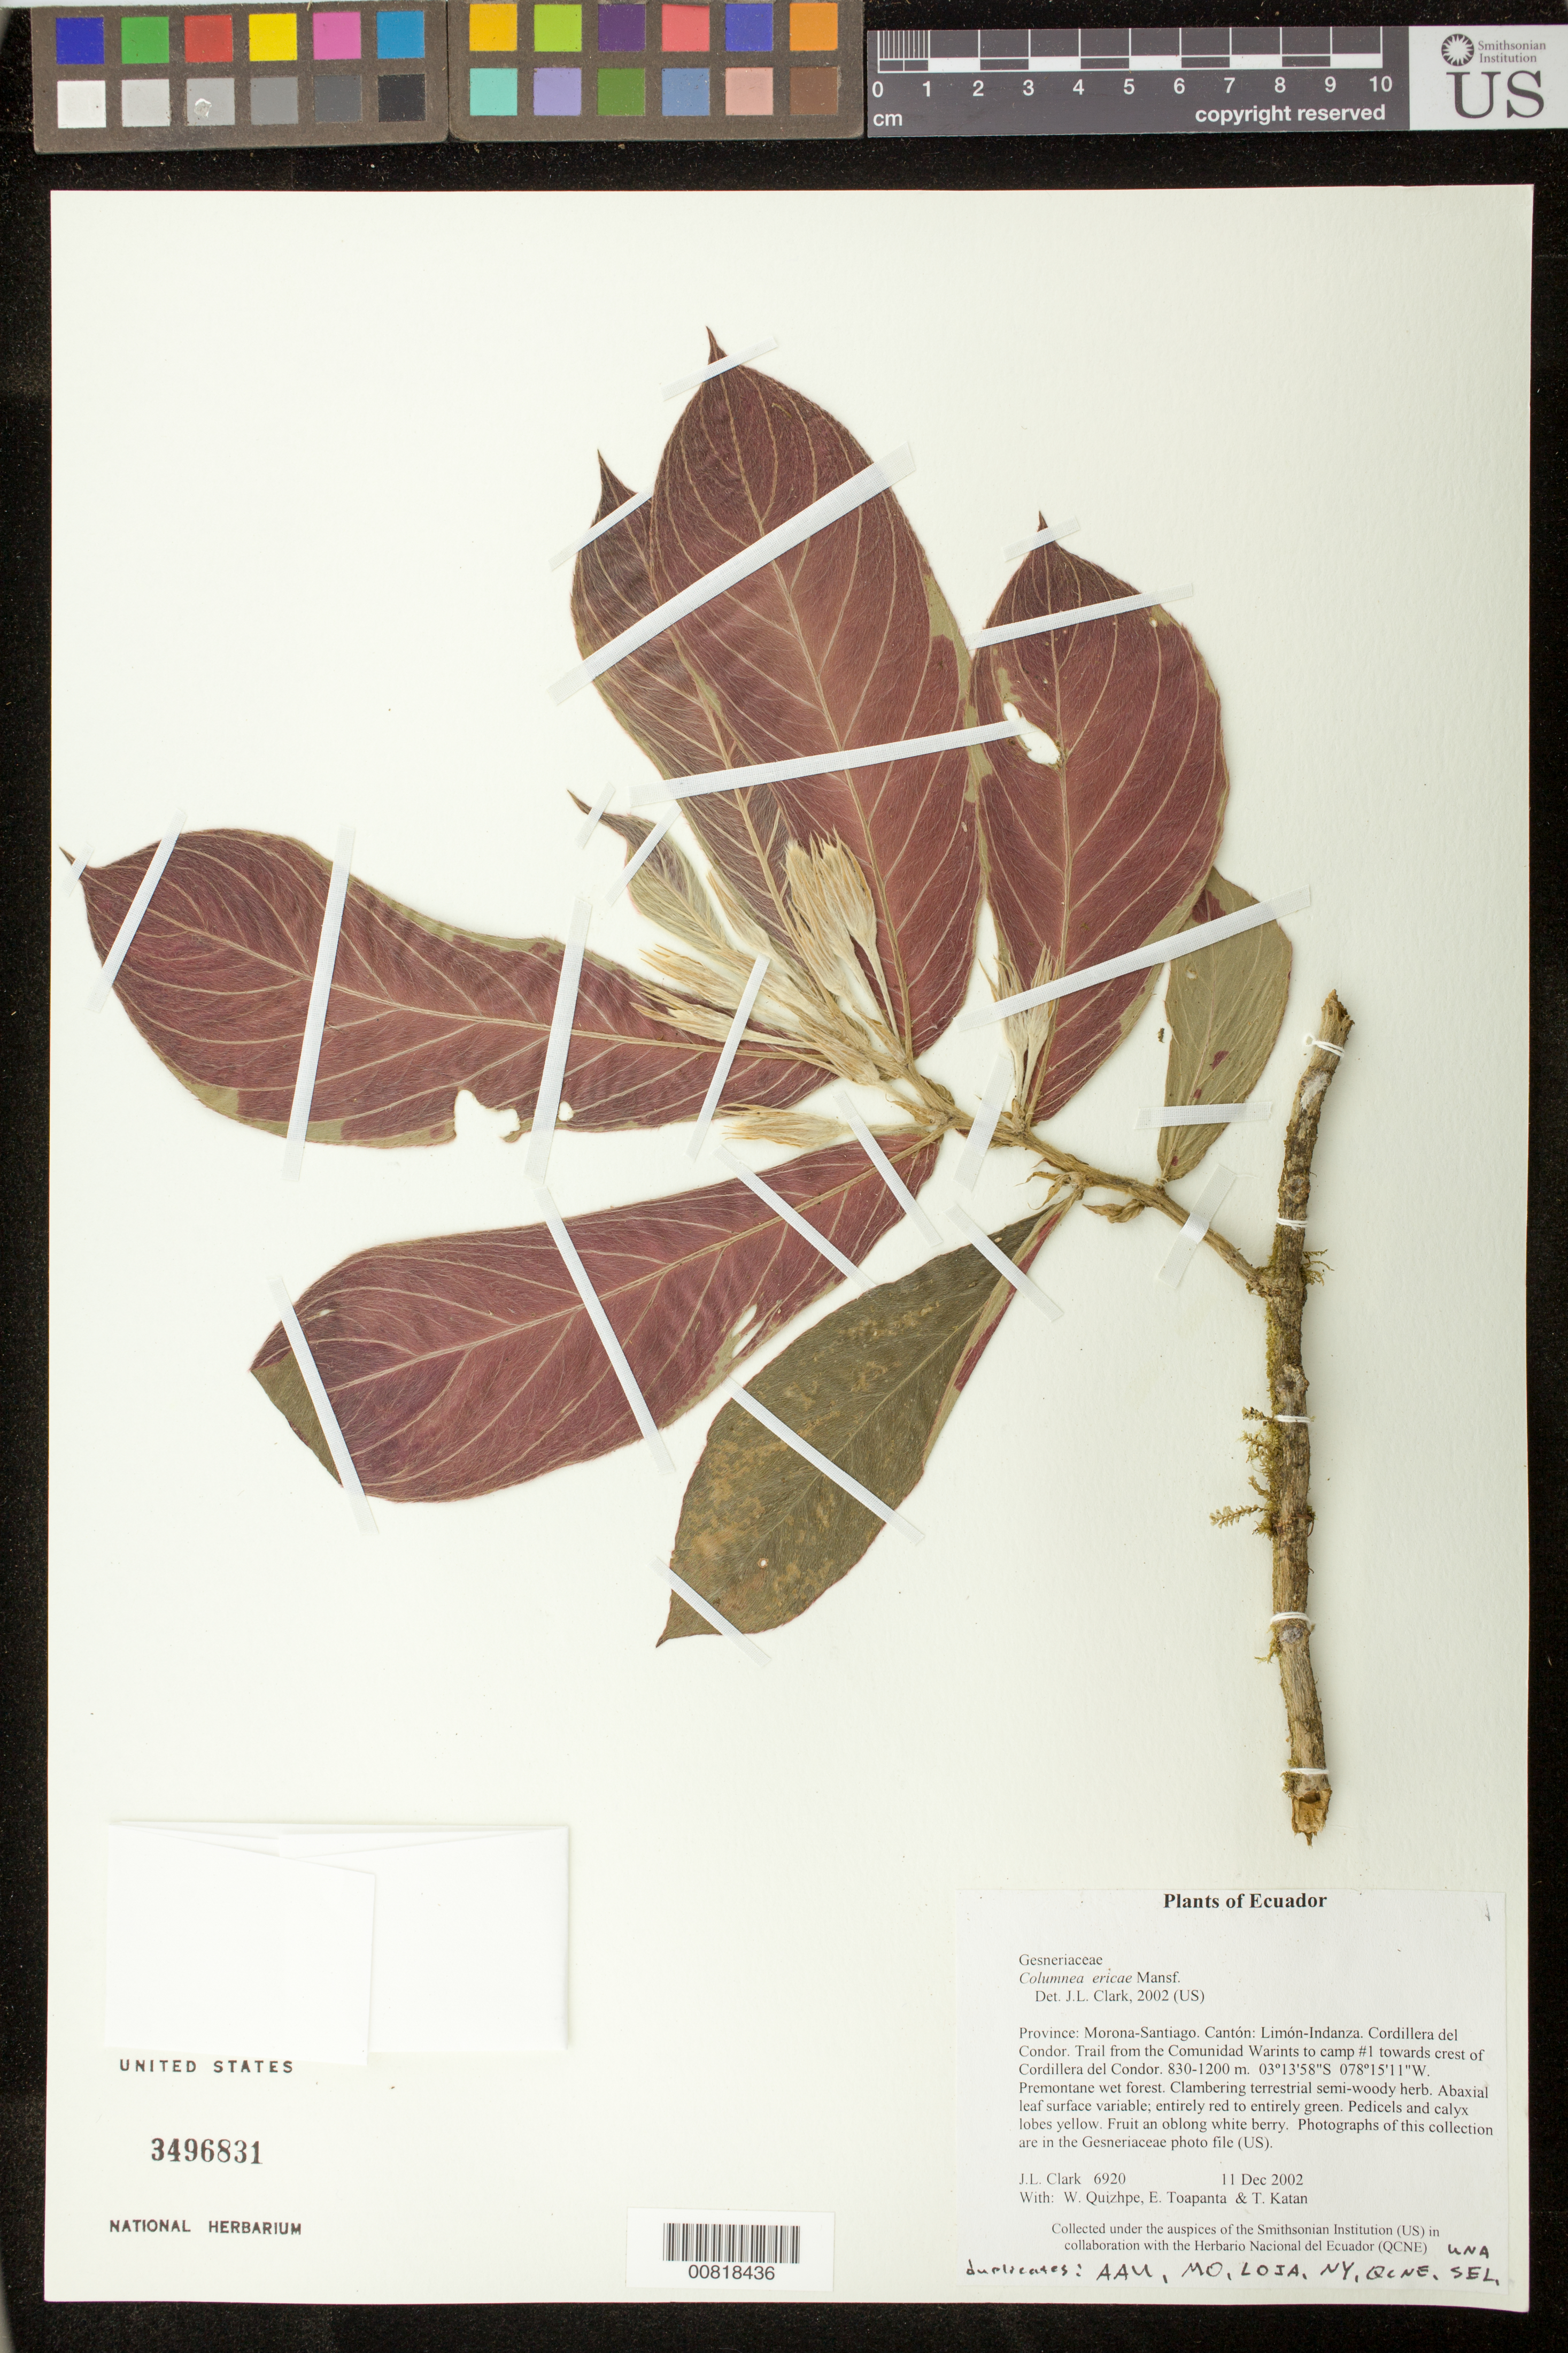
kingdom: Plantae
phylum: Tracheophyta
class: Magnoliopsida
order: Lamiales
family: Gesneriaceae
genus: Columnea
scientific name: Columnea ericae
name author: Mansf.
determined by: Clark, J. L., (SEL), The Marie Selby Botanical Garden (UNITED STATES)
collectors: J. L. Clark, W. Quizhpe, E. Toapanta & T. Katan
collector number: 6920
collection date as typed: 11 Dec 2002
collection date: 2002-12-11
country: Ecuador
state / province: Morona-Santiago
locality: Limón-Indanza. Cordillera del Condor. Trail from the Comunidad Warints to camp #1 towards crest of Cordillera del Condor.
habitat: Premontane wet forest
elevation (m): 830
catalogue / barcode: US 3496831